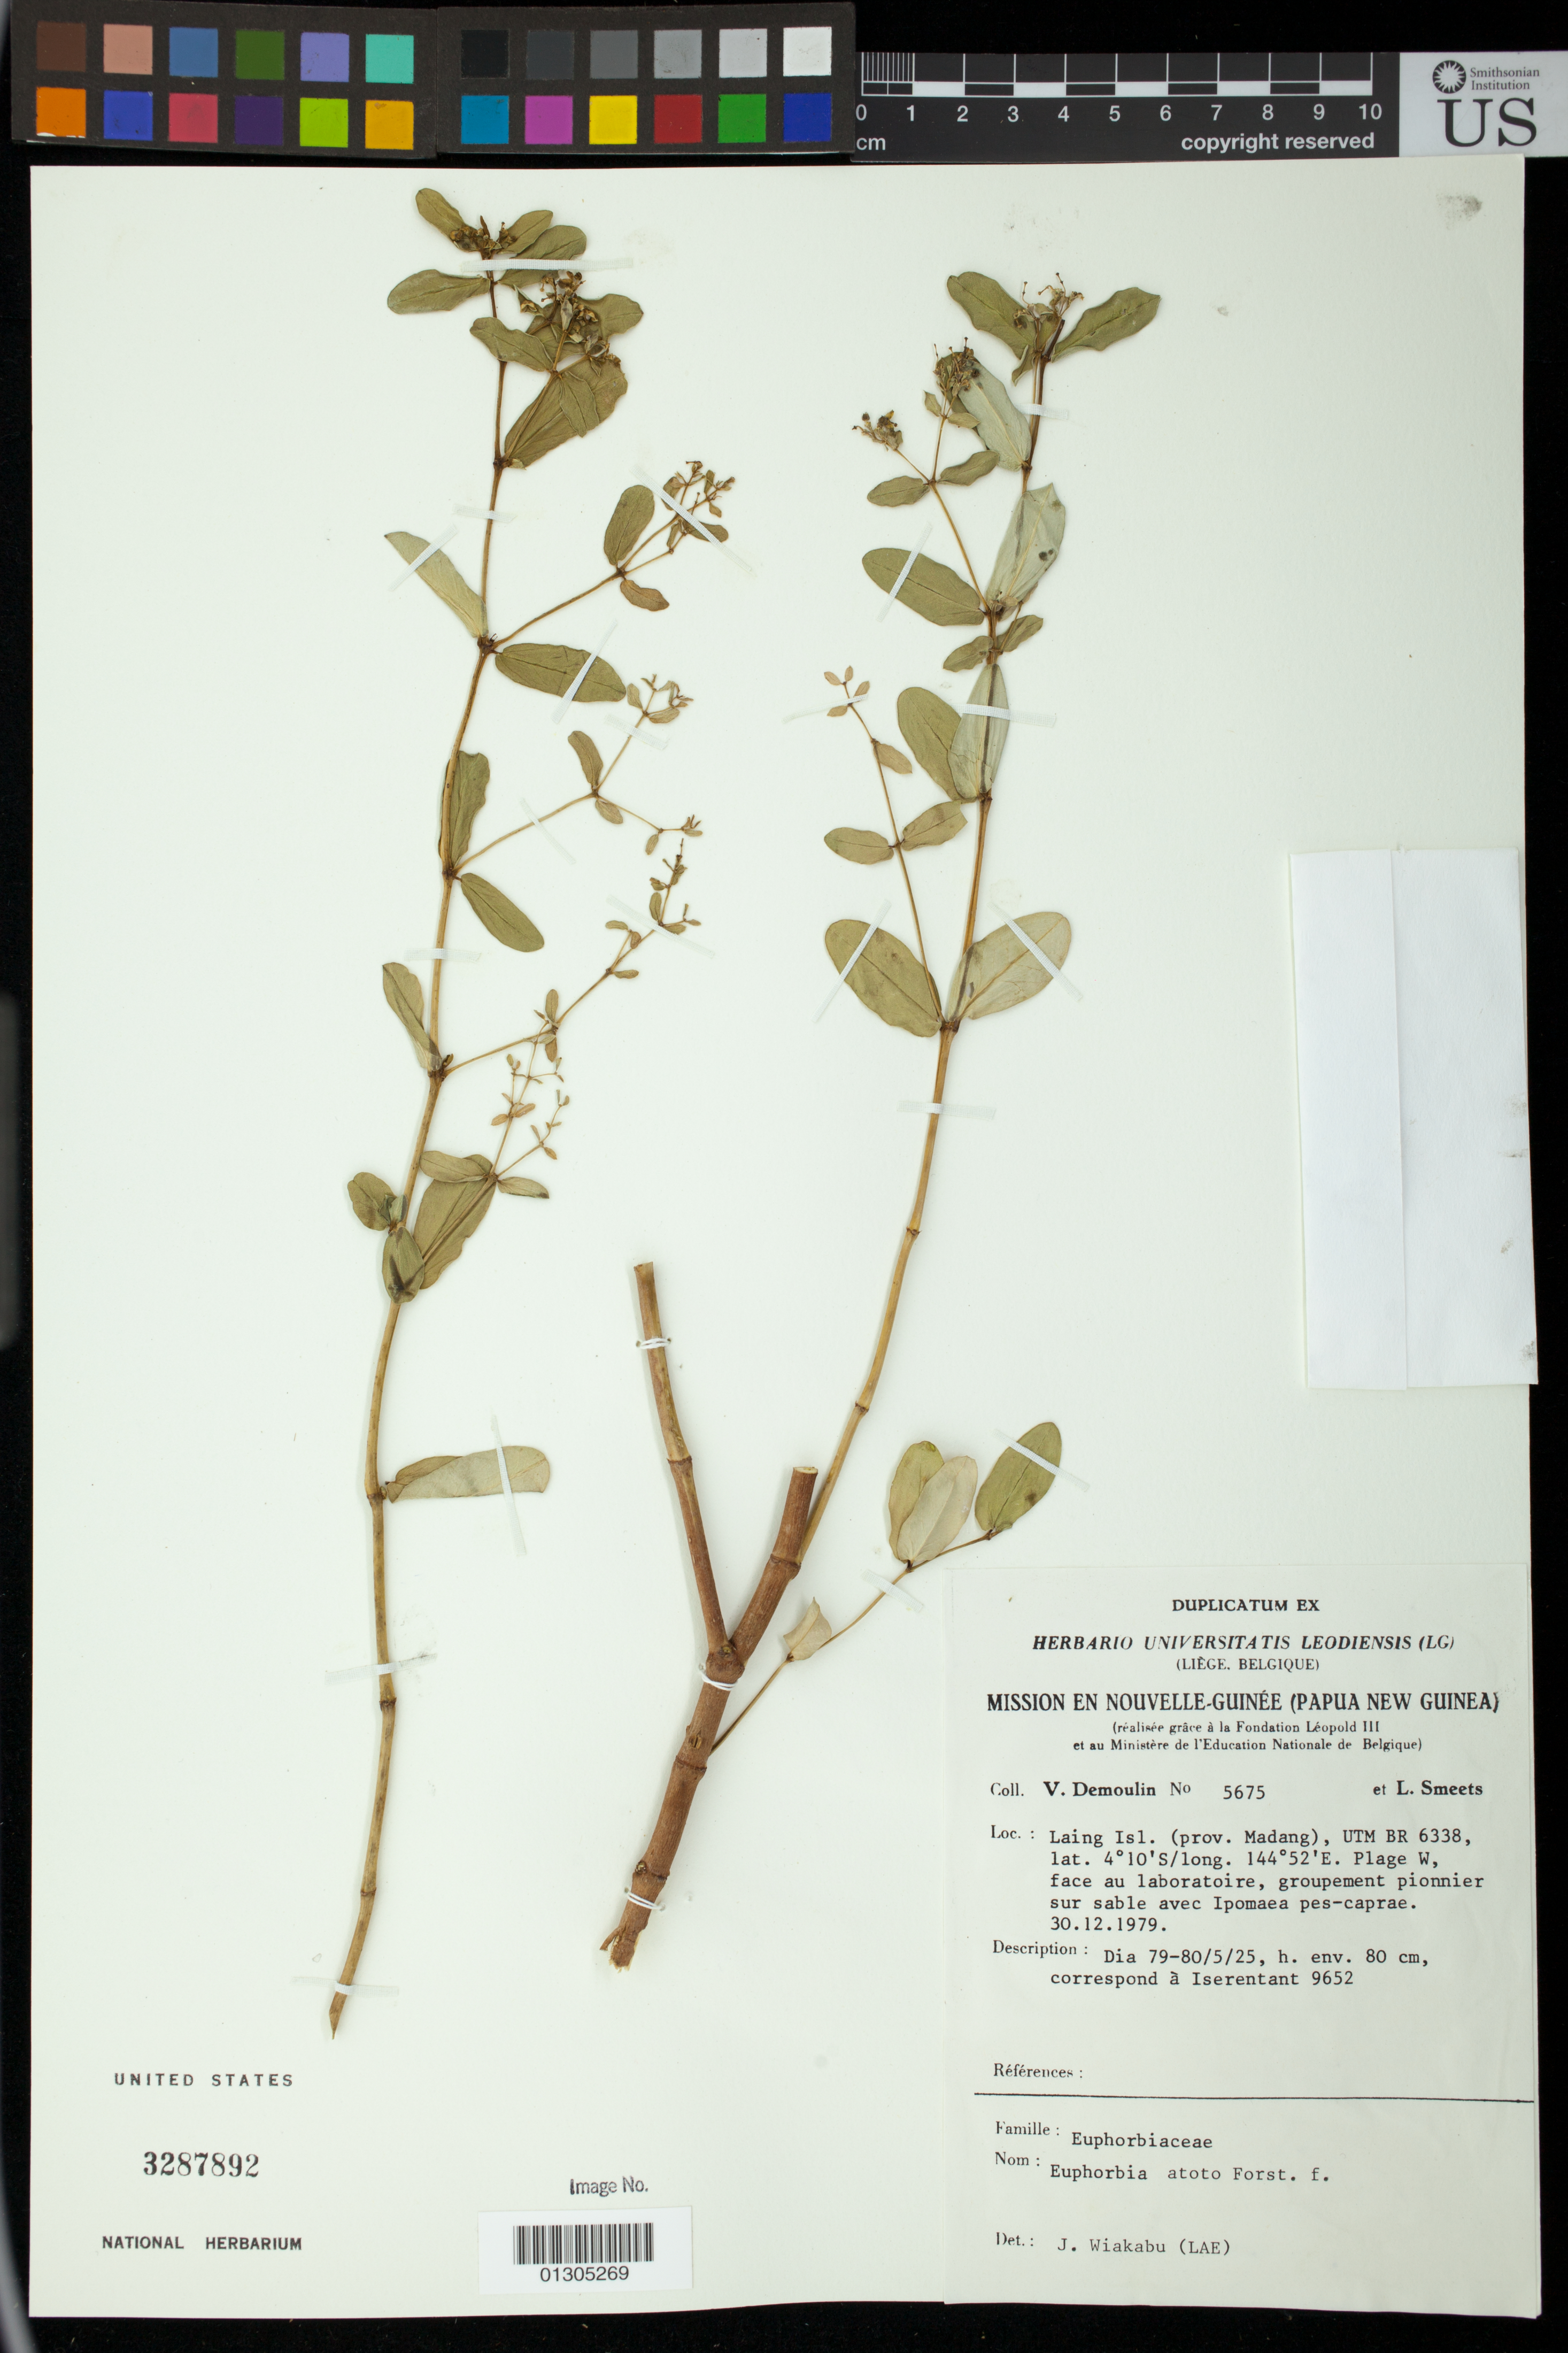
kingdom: Plantae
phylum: Tracheophyta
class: Magnoliopsida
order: Malpighiales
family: Euphorbiaceae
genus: Euphorbia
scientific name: Euphorbia atoto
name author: G. Forst.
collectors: V. Demoulin & L. Smeets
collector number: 5675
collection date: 1979-12-30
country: Papua New Guinea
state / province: Madang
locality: Laing Isl. UTM BR 6338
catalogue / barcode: US 3287892